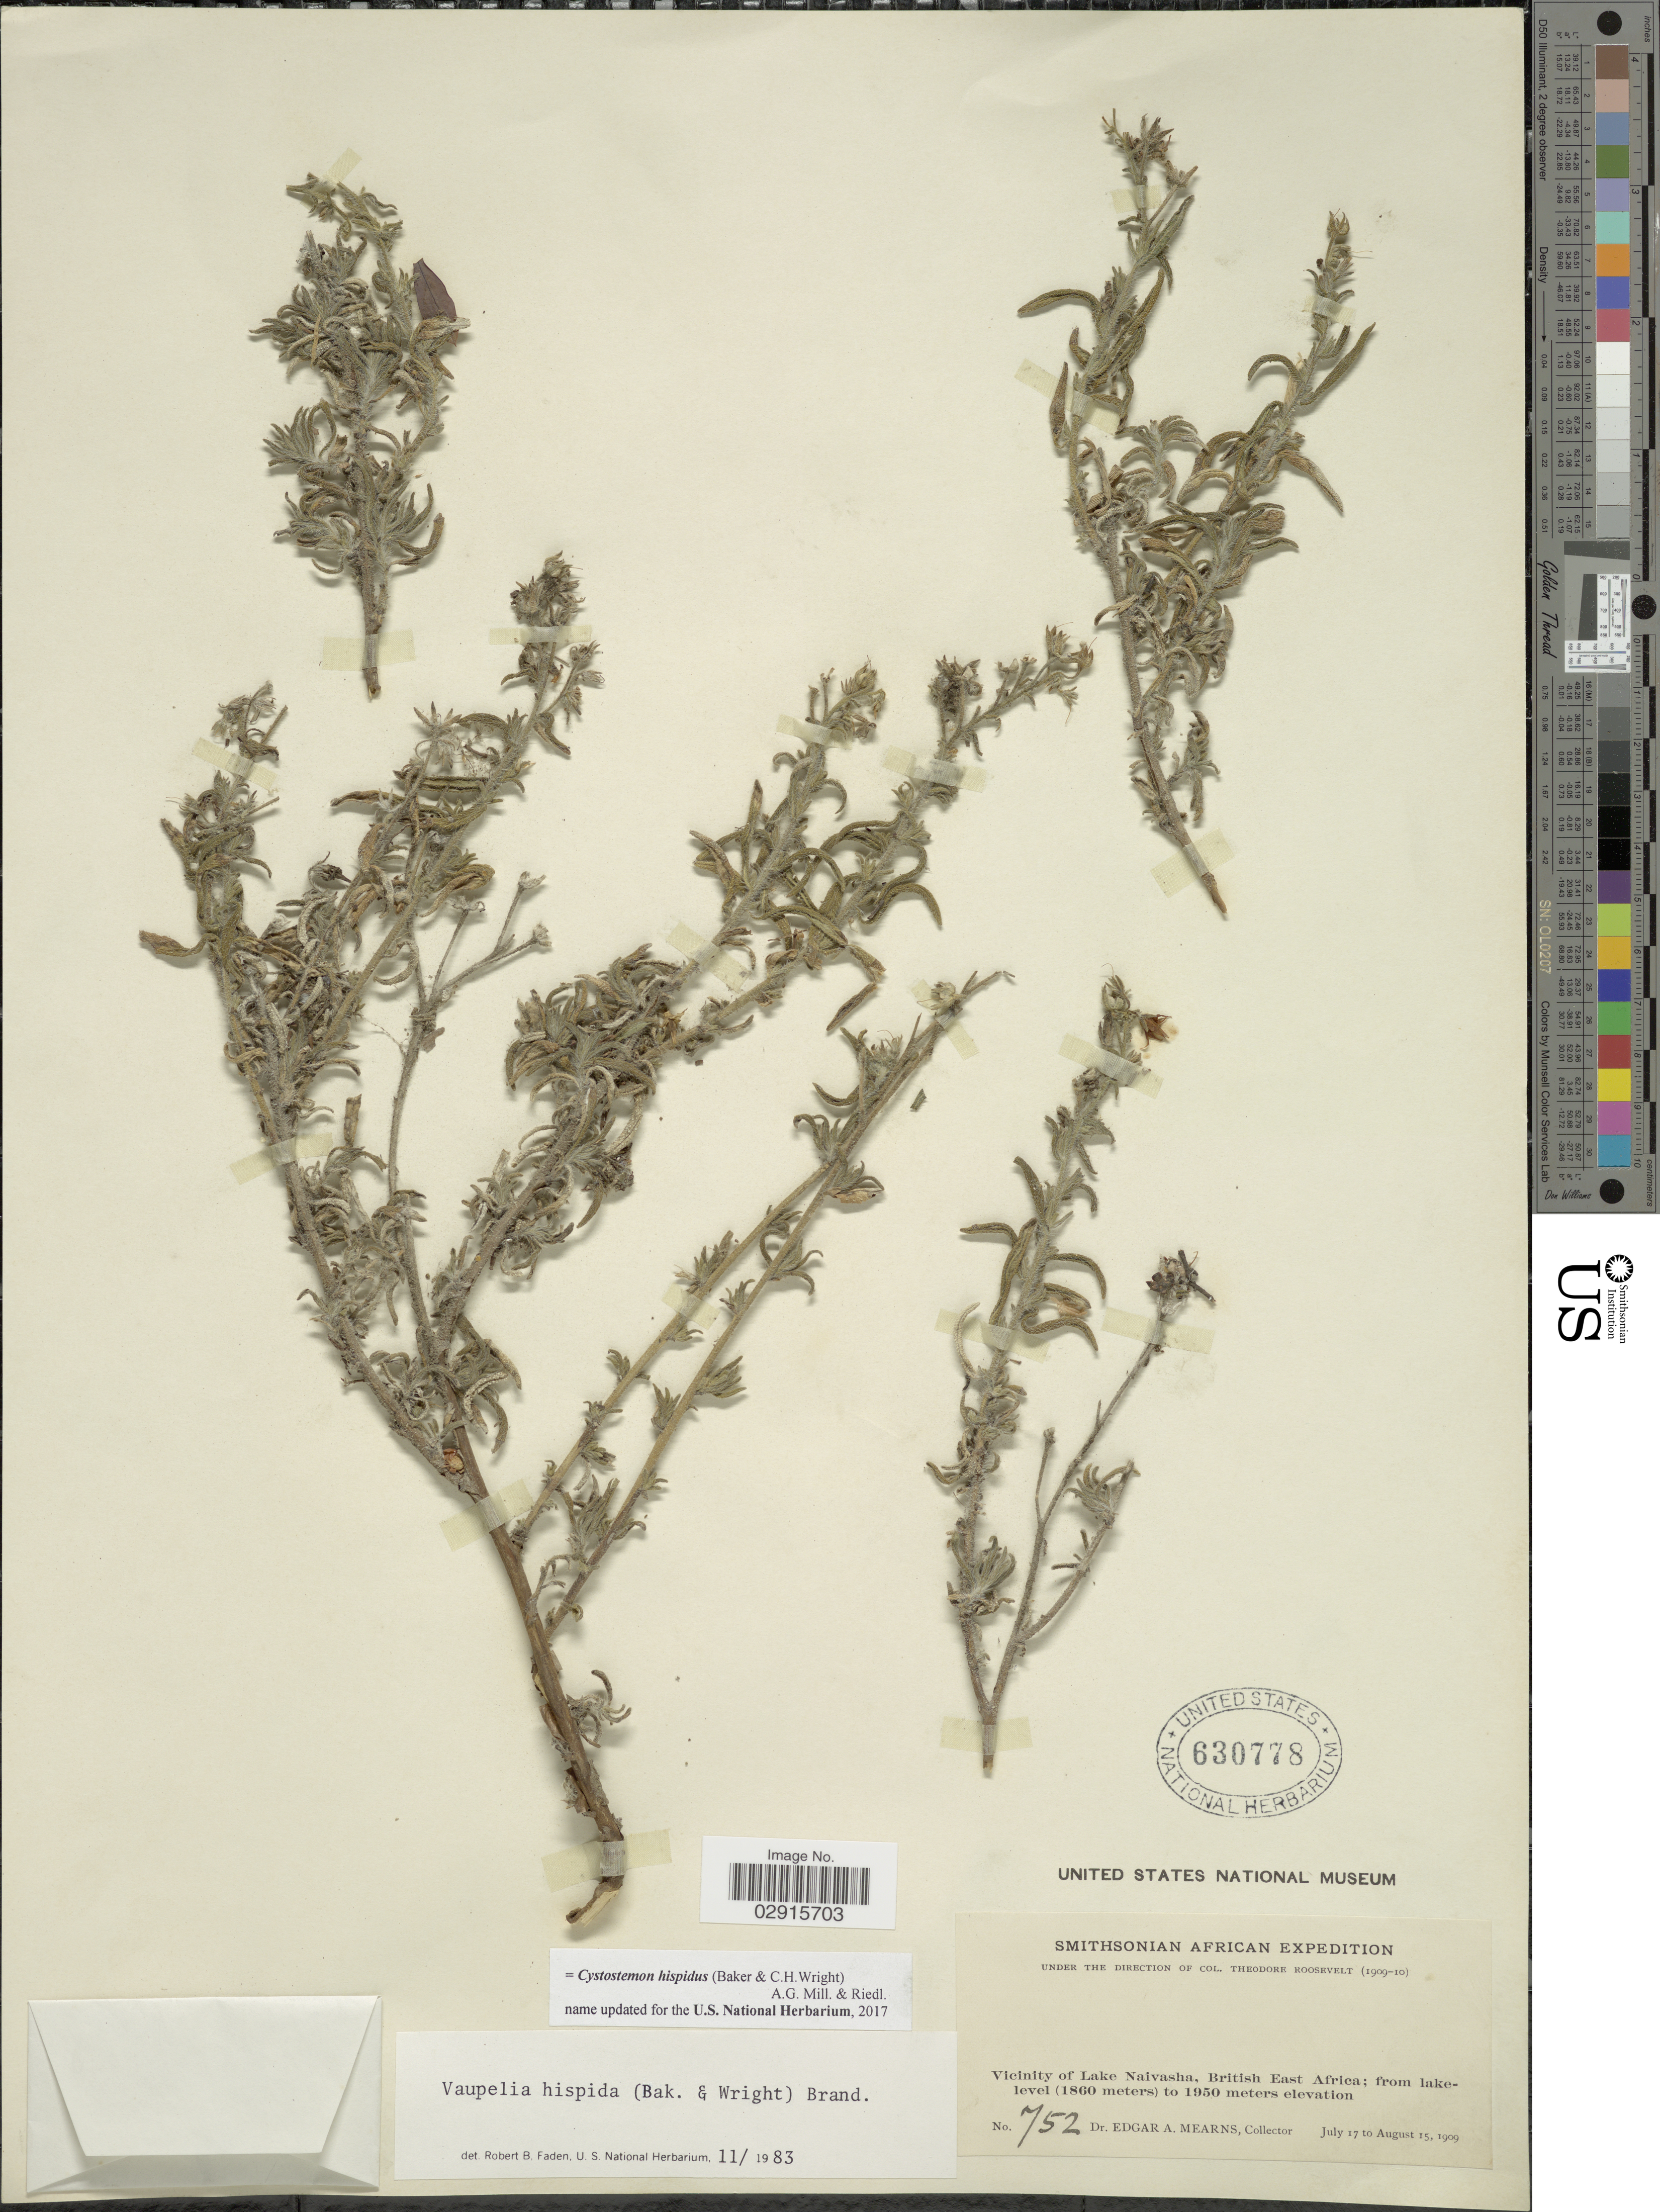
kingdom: Plantae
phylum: Tracheophyta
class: Magnoliopsida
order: Boraginales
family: Boraginaceae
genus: Cystostemon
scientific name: Cystostemon hispidus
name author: (Baker & Wright) A.G. Mill. & Riedl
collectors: E. A. Mearns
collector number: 752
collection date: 1909-07-17/1909-08-15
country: Kenya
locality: Vicinity of Lake Naivasha, British East Africa.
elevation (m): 1860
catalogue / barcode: US 630778